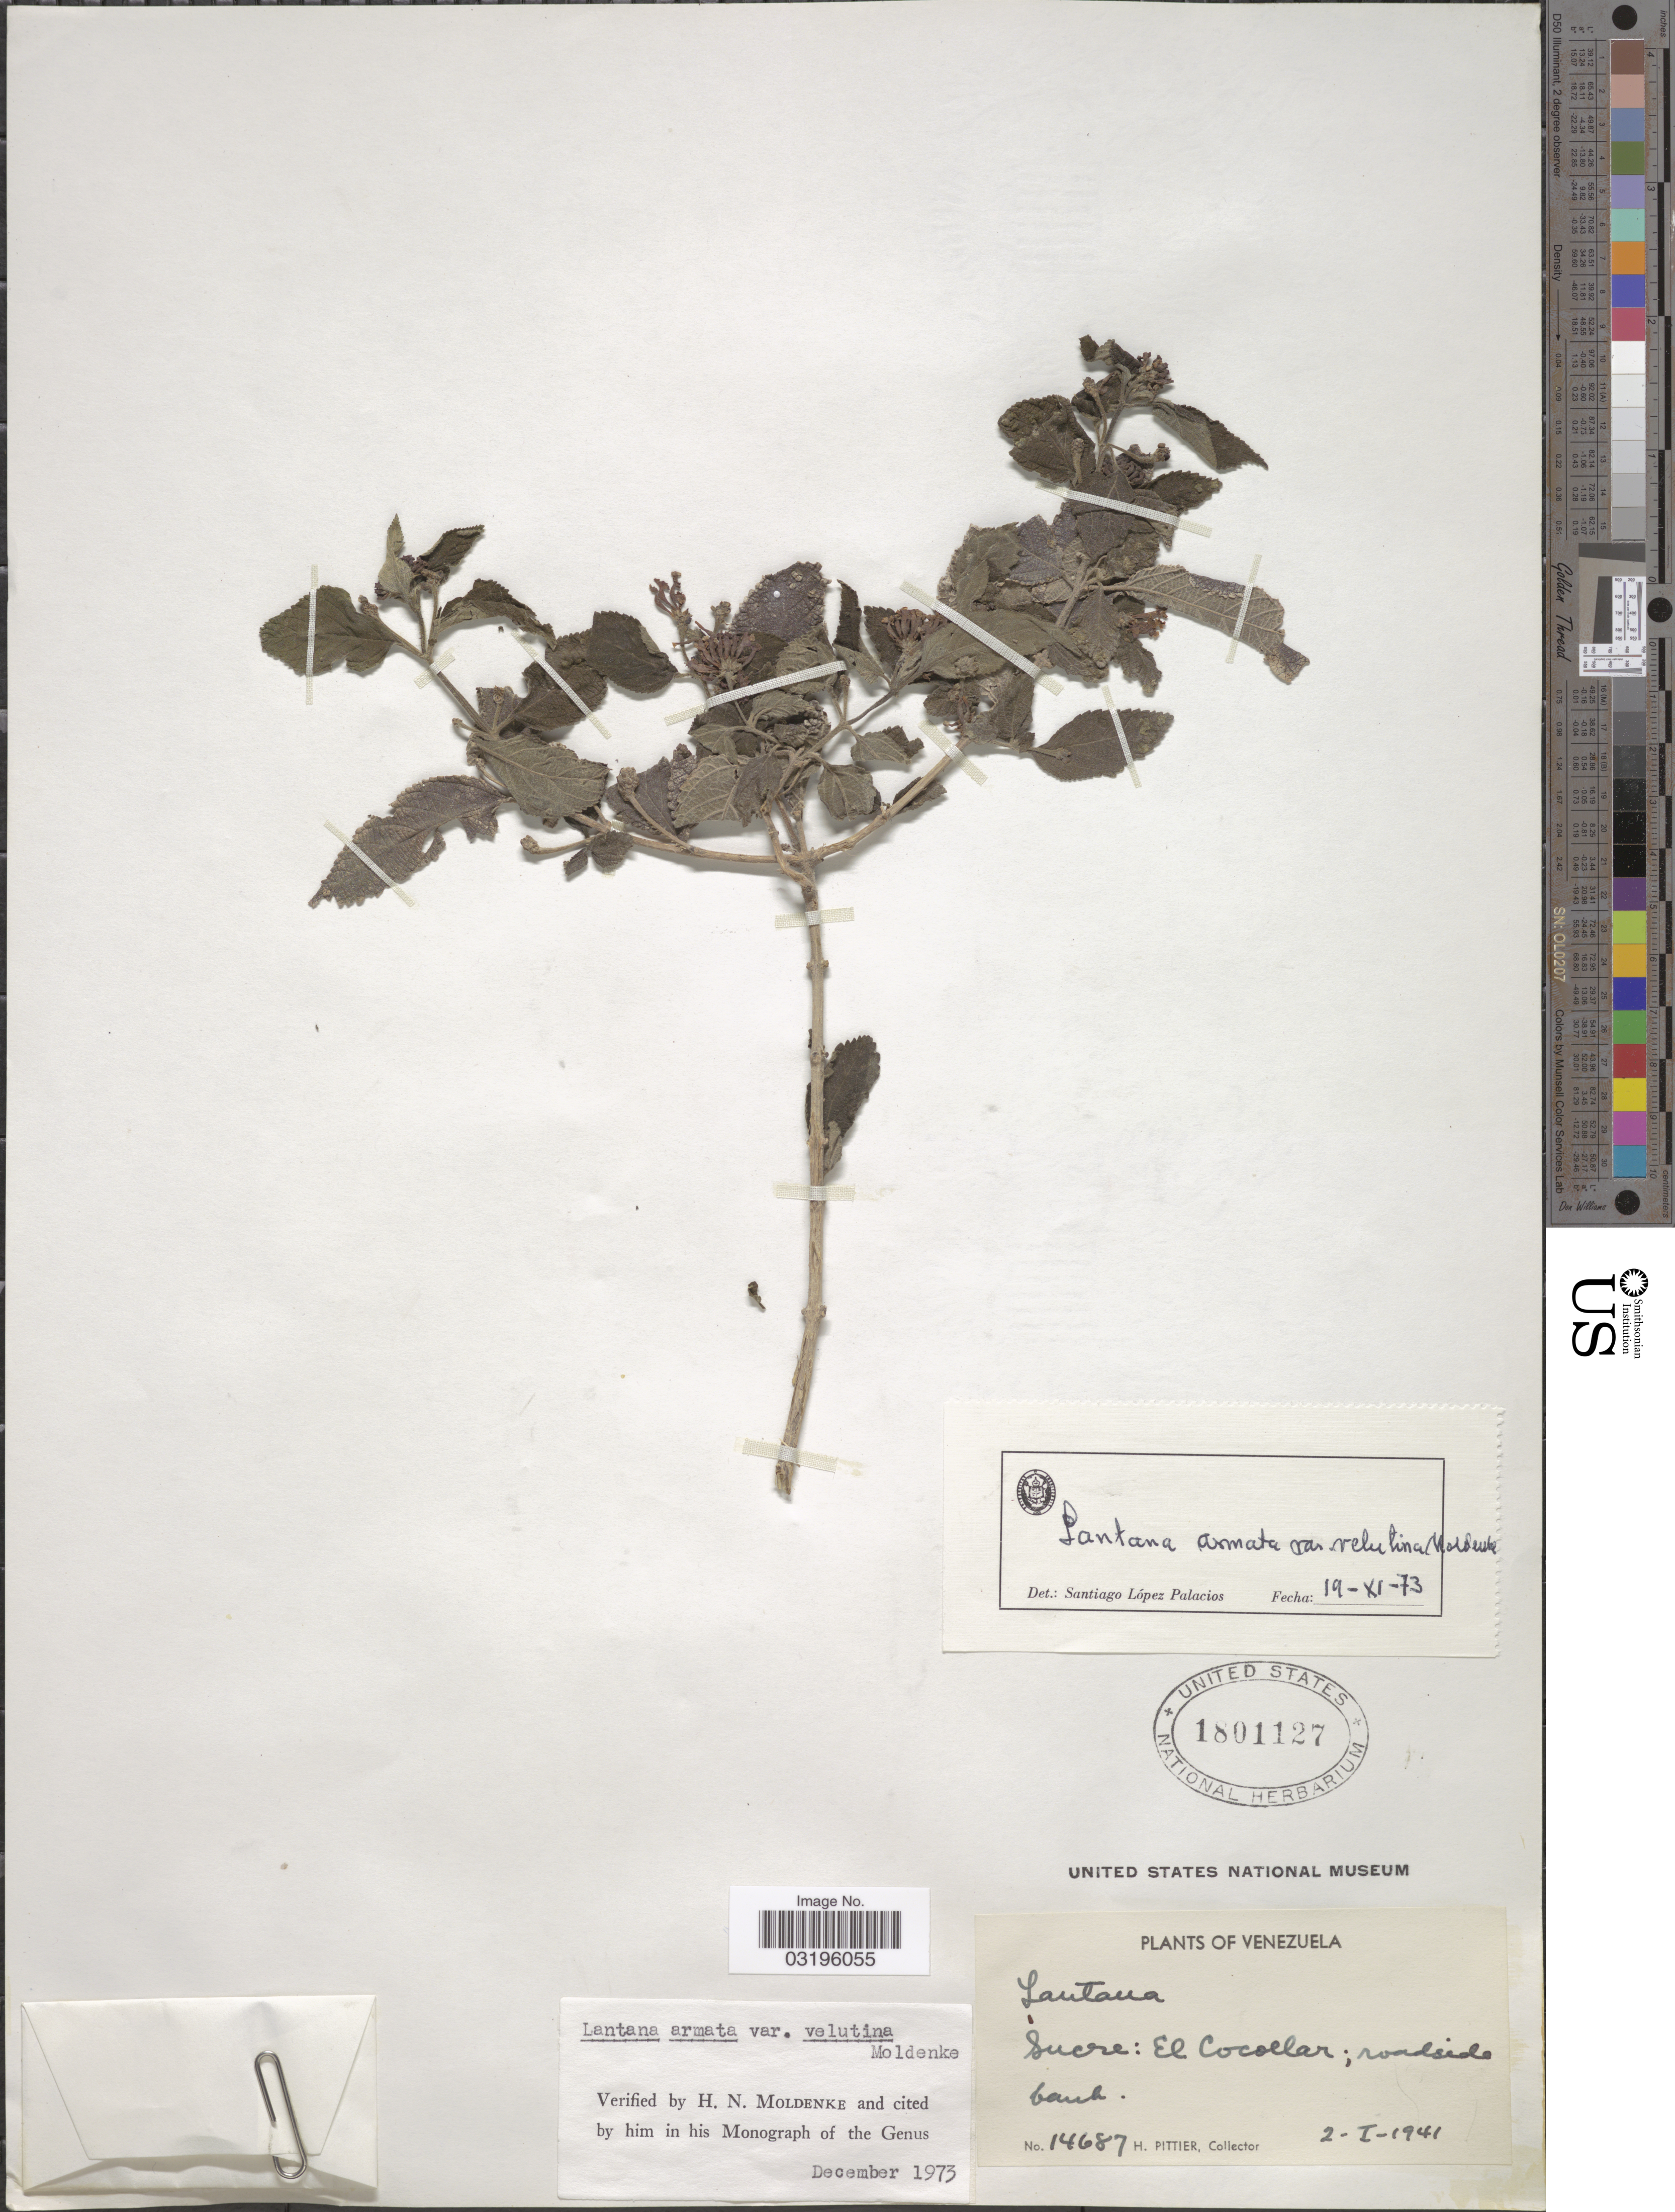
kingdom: Plantae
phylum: Tracheophyta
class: Magnoliopsida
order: Lamiales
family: Verbenaceae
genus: Lantana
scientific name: Lantana armata var. velutina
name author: Moldenke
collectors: H. F. Pittier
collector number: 14687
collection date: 1941-01-02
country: Venezuela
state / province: Sucre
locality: El Cocollar, roadside bank.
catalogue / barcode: US 1801127